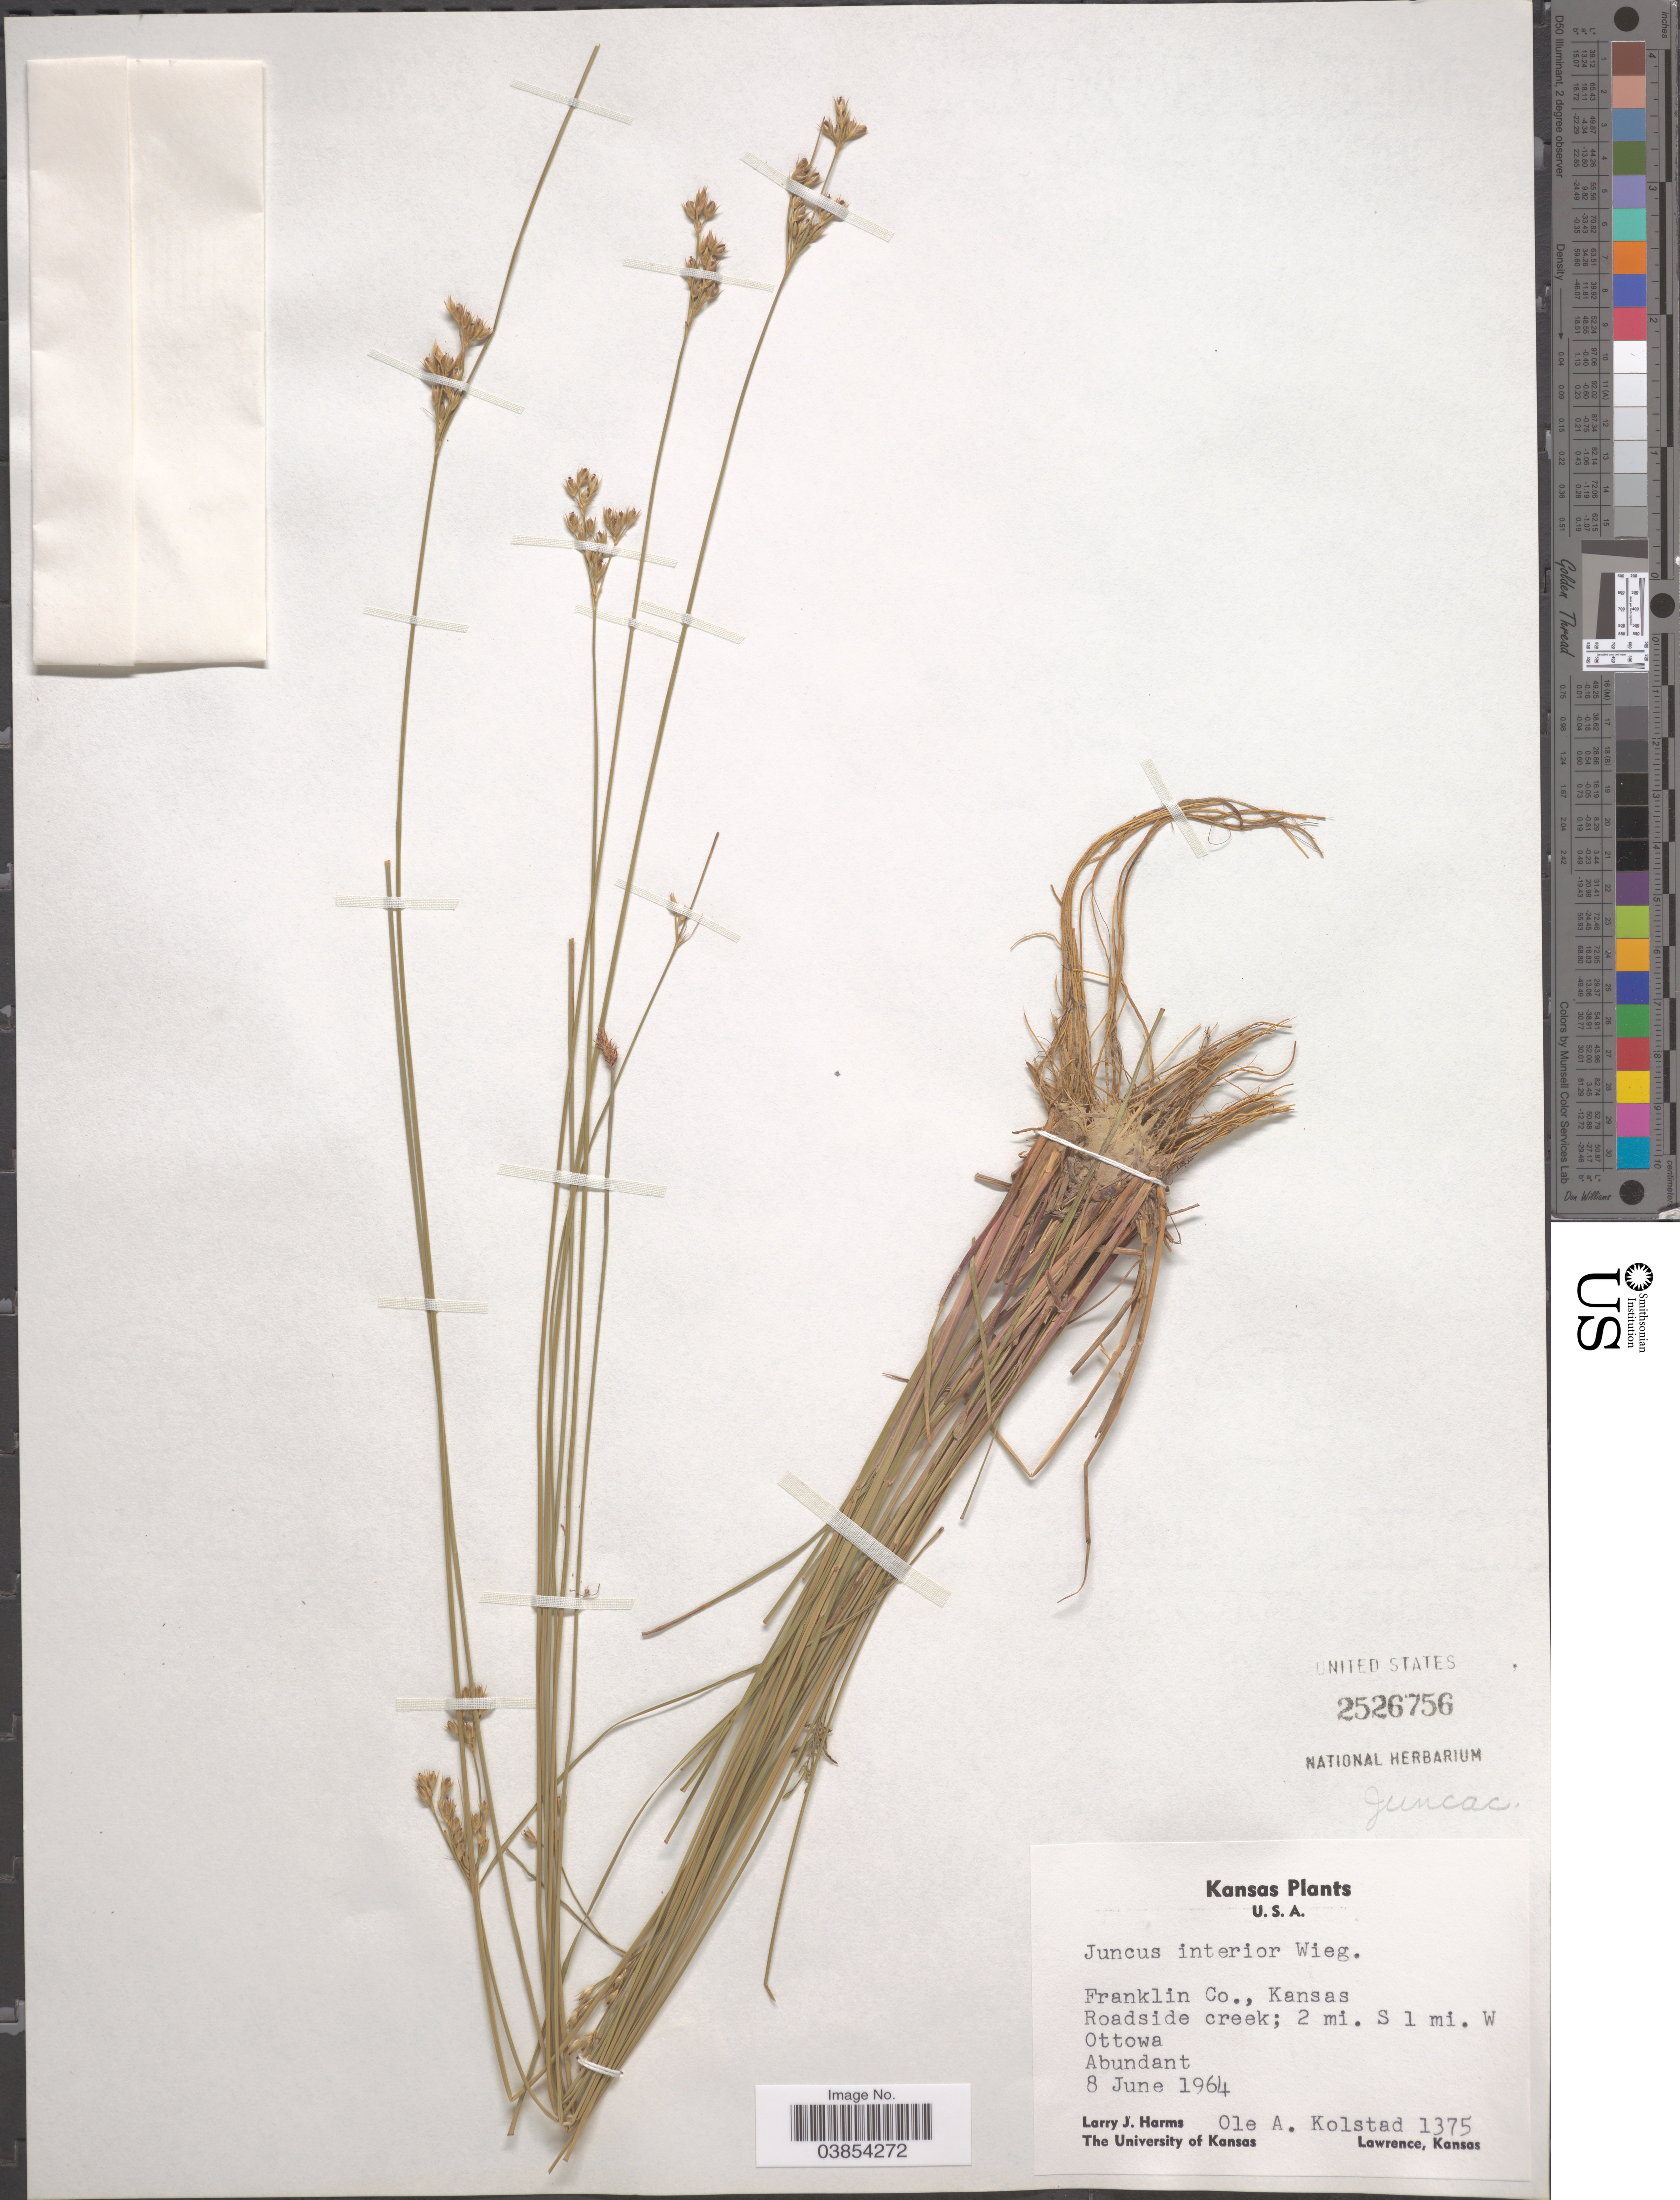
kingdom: Plantae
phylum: Tracheophyta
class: Liliopsida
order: Poales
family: Juncaceae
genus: Juncus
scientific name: Juncus interior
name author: Wiegand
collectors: L. Harms & O. Kolstad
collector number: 1375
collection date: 1964-06-08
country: United States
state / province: Kansas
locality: Franklin Co., Roadside creek; 2 mi. S 1 mi. W Ottowa.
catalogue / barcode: US 2526756